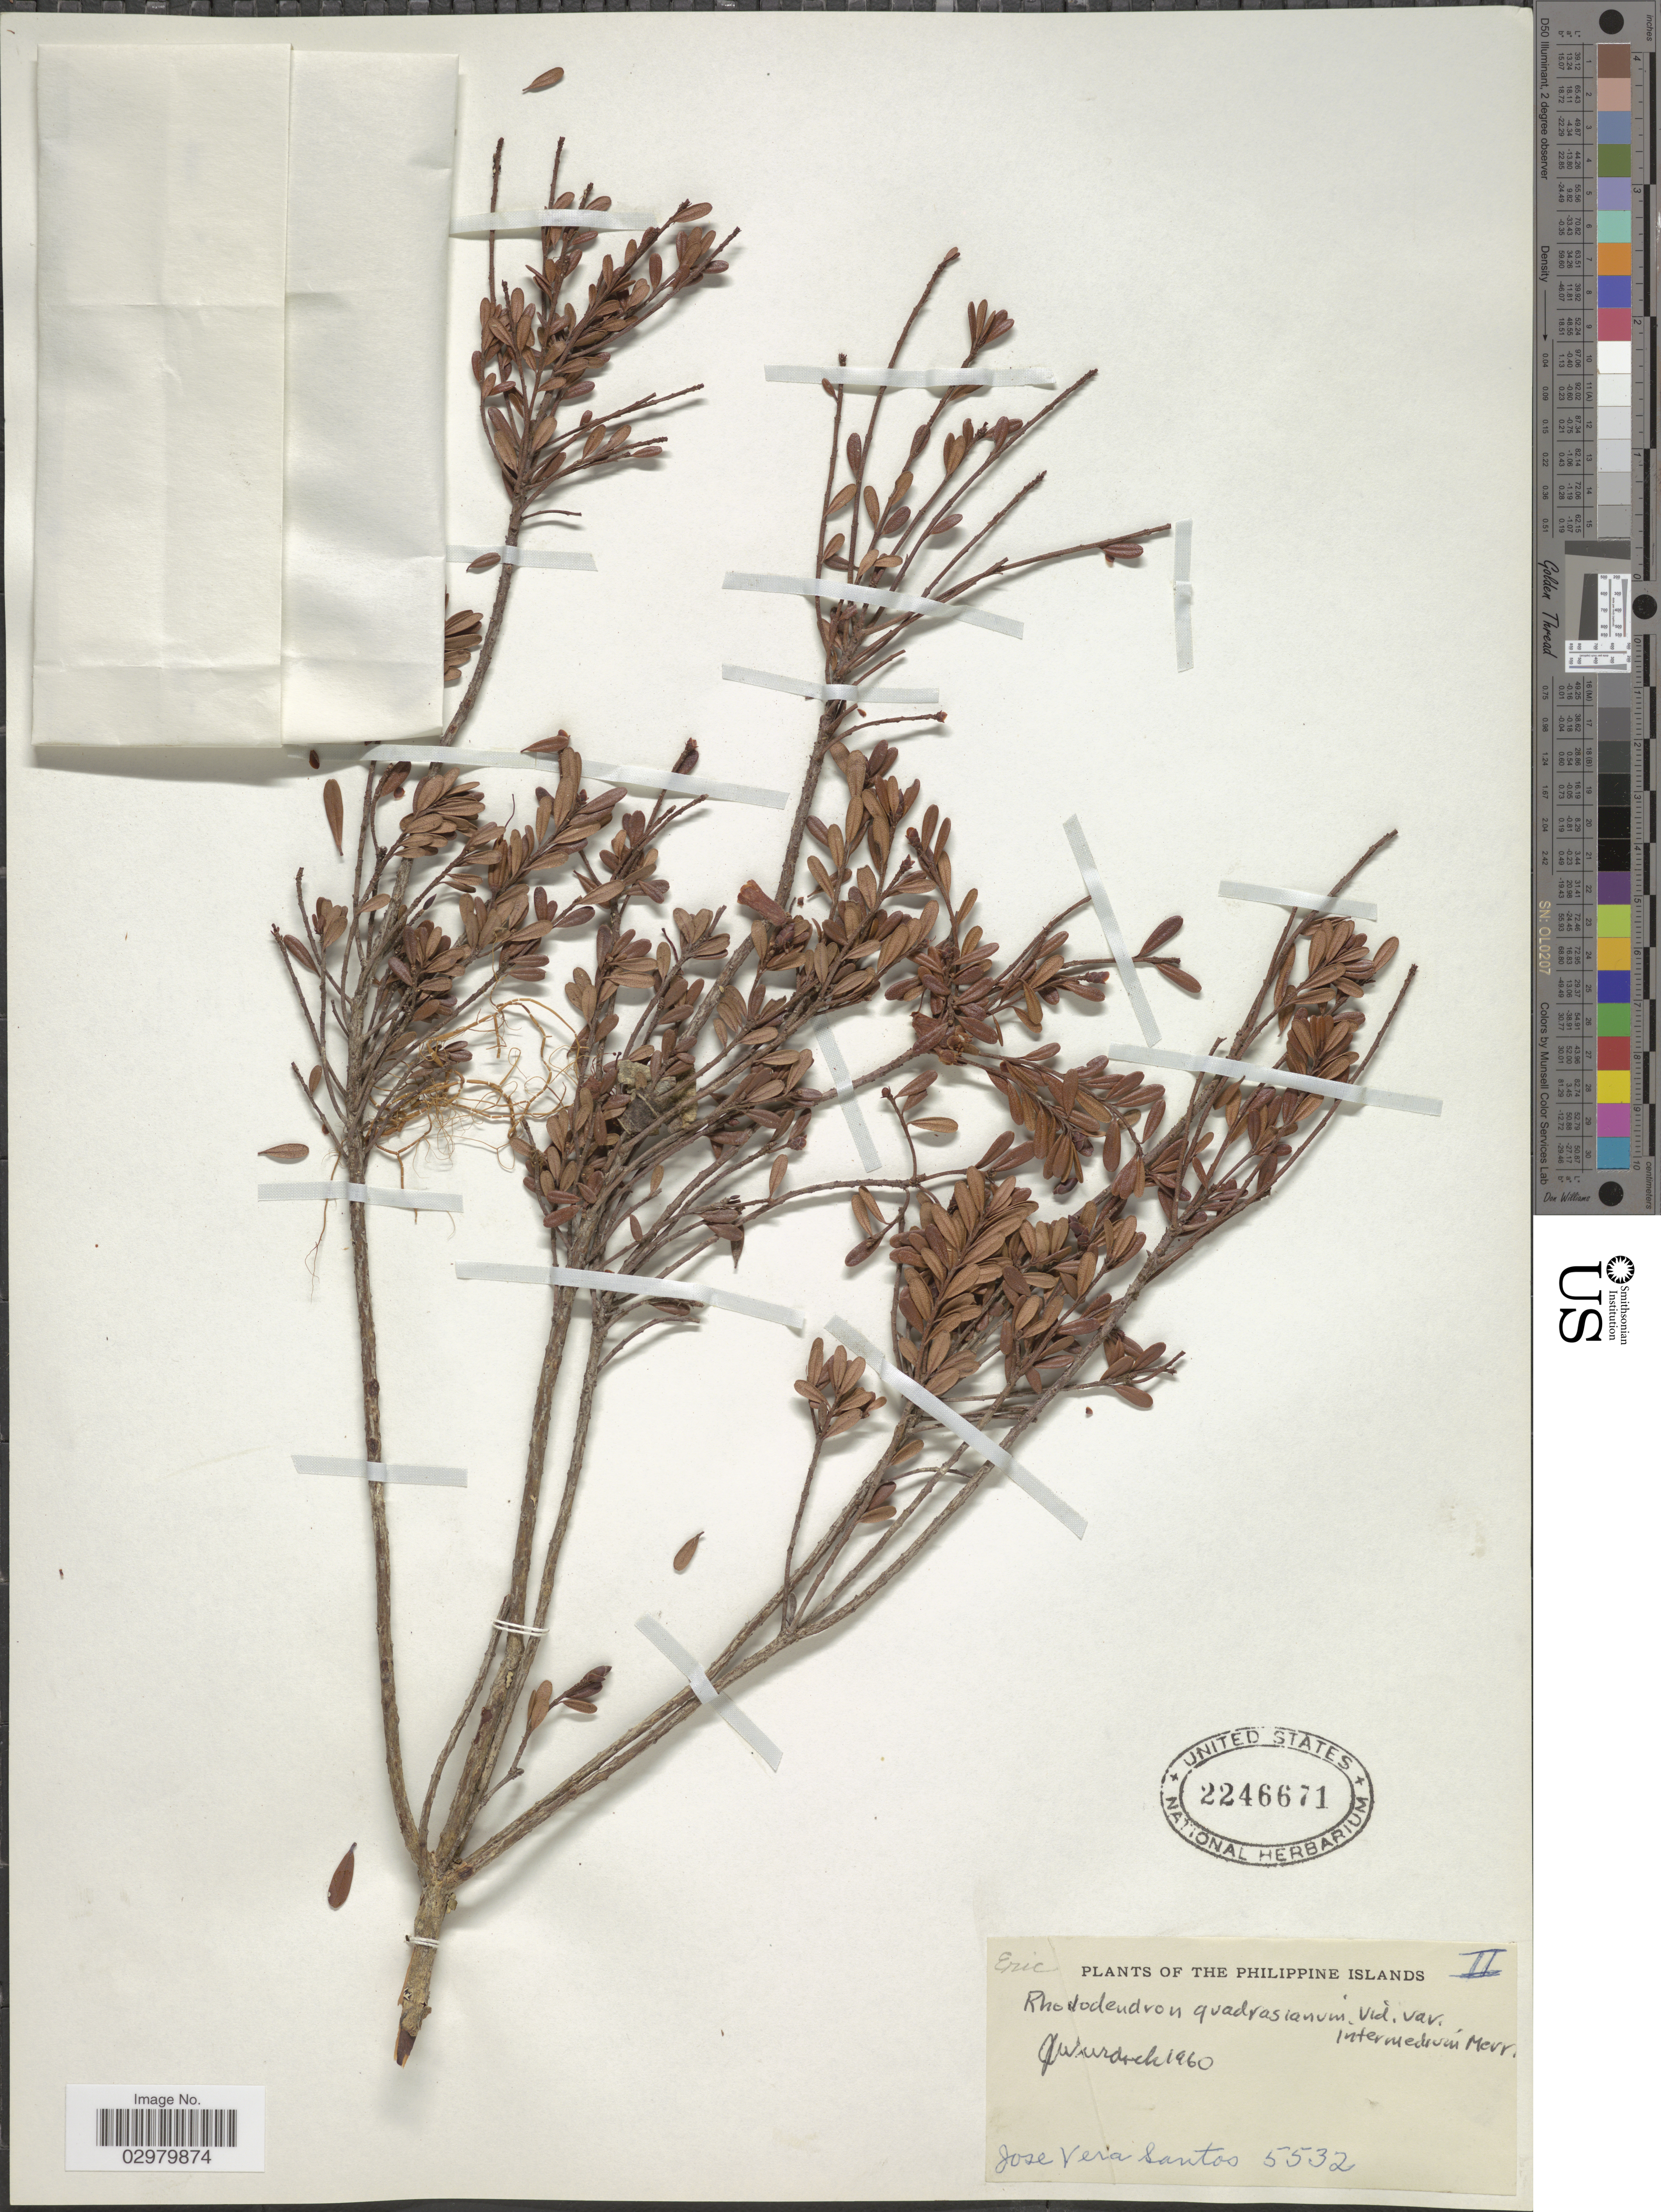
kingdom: Plantae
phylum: Tracheophyta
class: Magnoliopsida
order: Ericales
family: Ericaceae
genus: Rhododendron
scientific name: Rhododendron quadrasianum var. intermedium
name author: Merr.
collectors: J. Santos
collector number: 5532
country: Philippines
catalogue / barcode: US 2246671